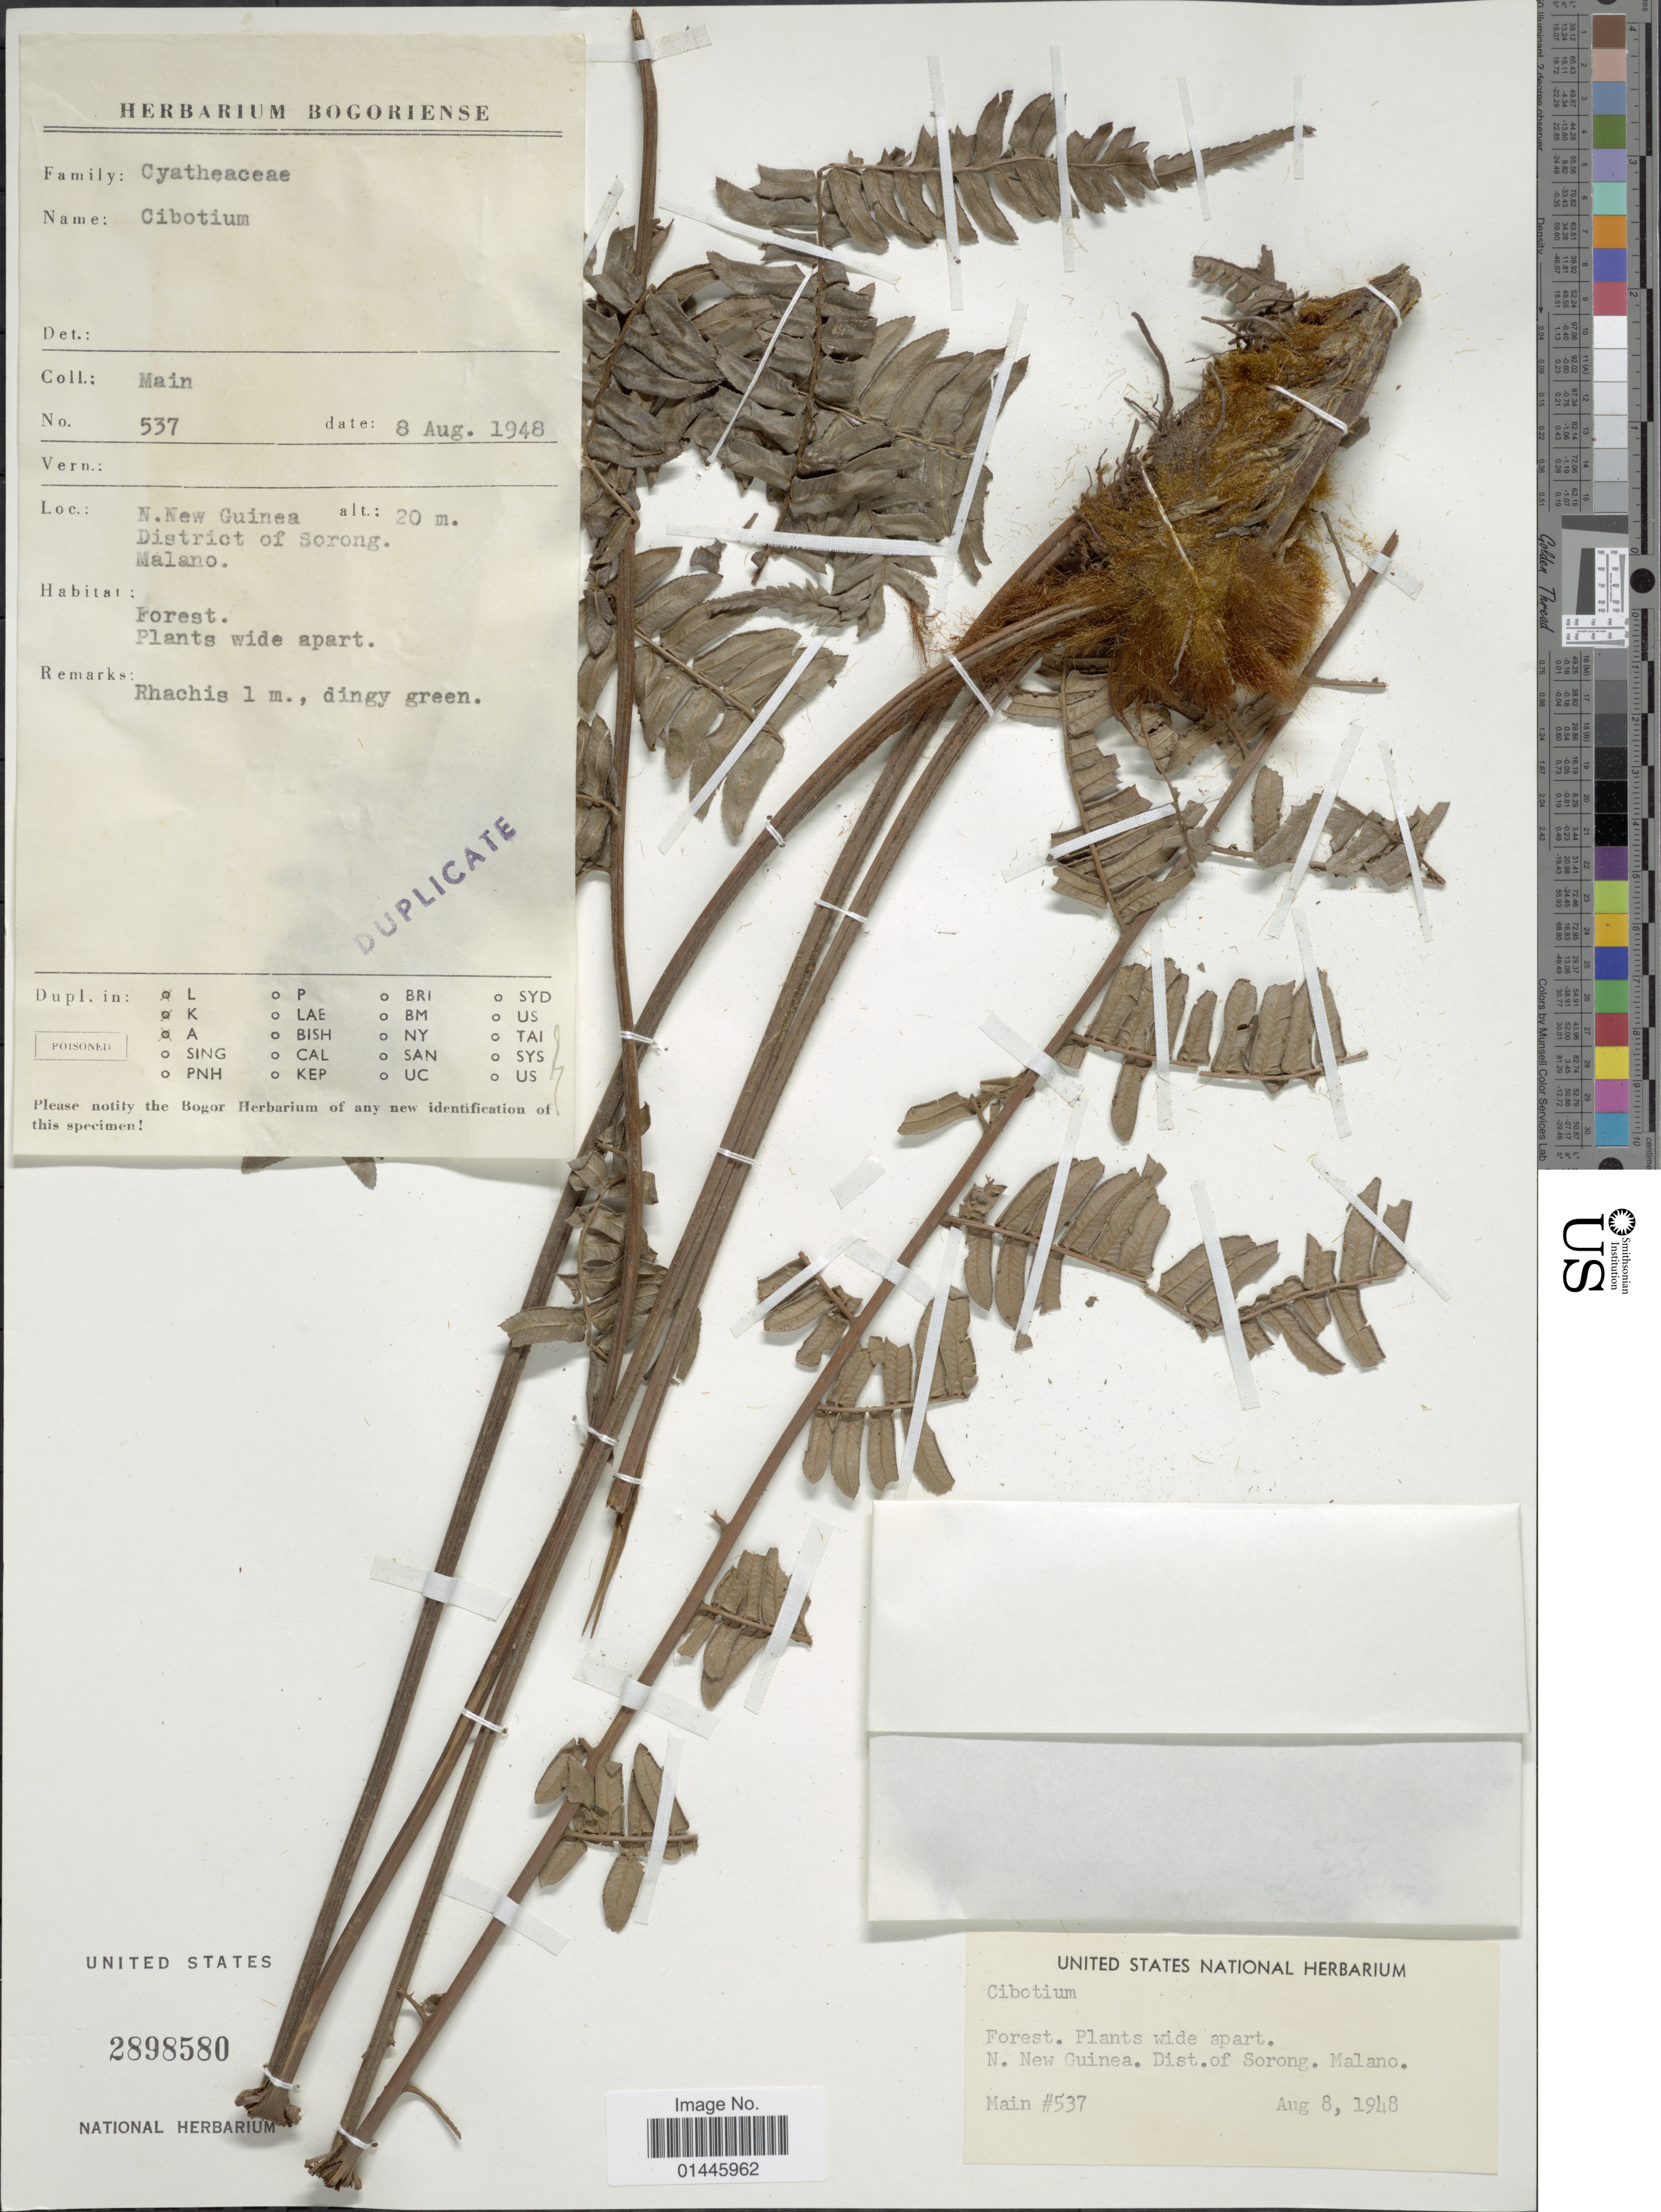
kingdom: Plantae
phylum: Tracheophyta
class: Polypodiopsida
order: Cyatheales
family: Cibotiaceae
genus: Cibotium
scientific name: Cibotium sp.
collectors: -. Main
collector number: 537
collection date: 1948-08-08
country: Indonesia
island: New Guinea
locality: N. New Guinea, Dist. of Sorong, Malano.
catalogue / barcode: US 2898580